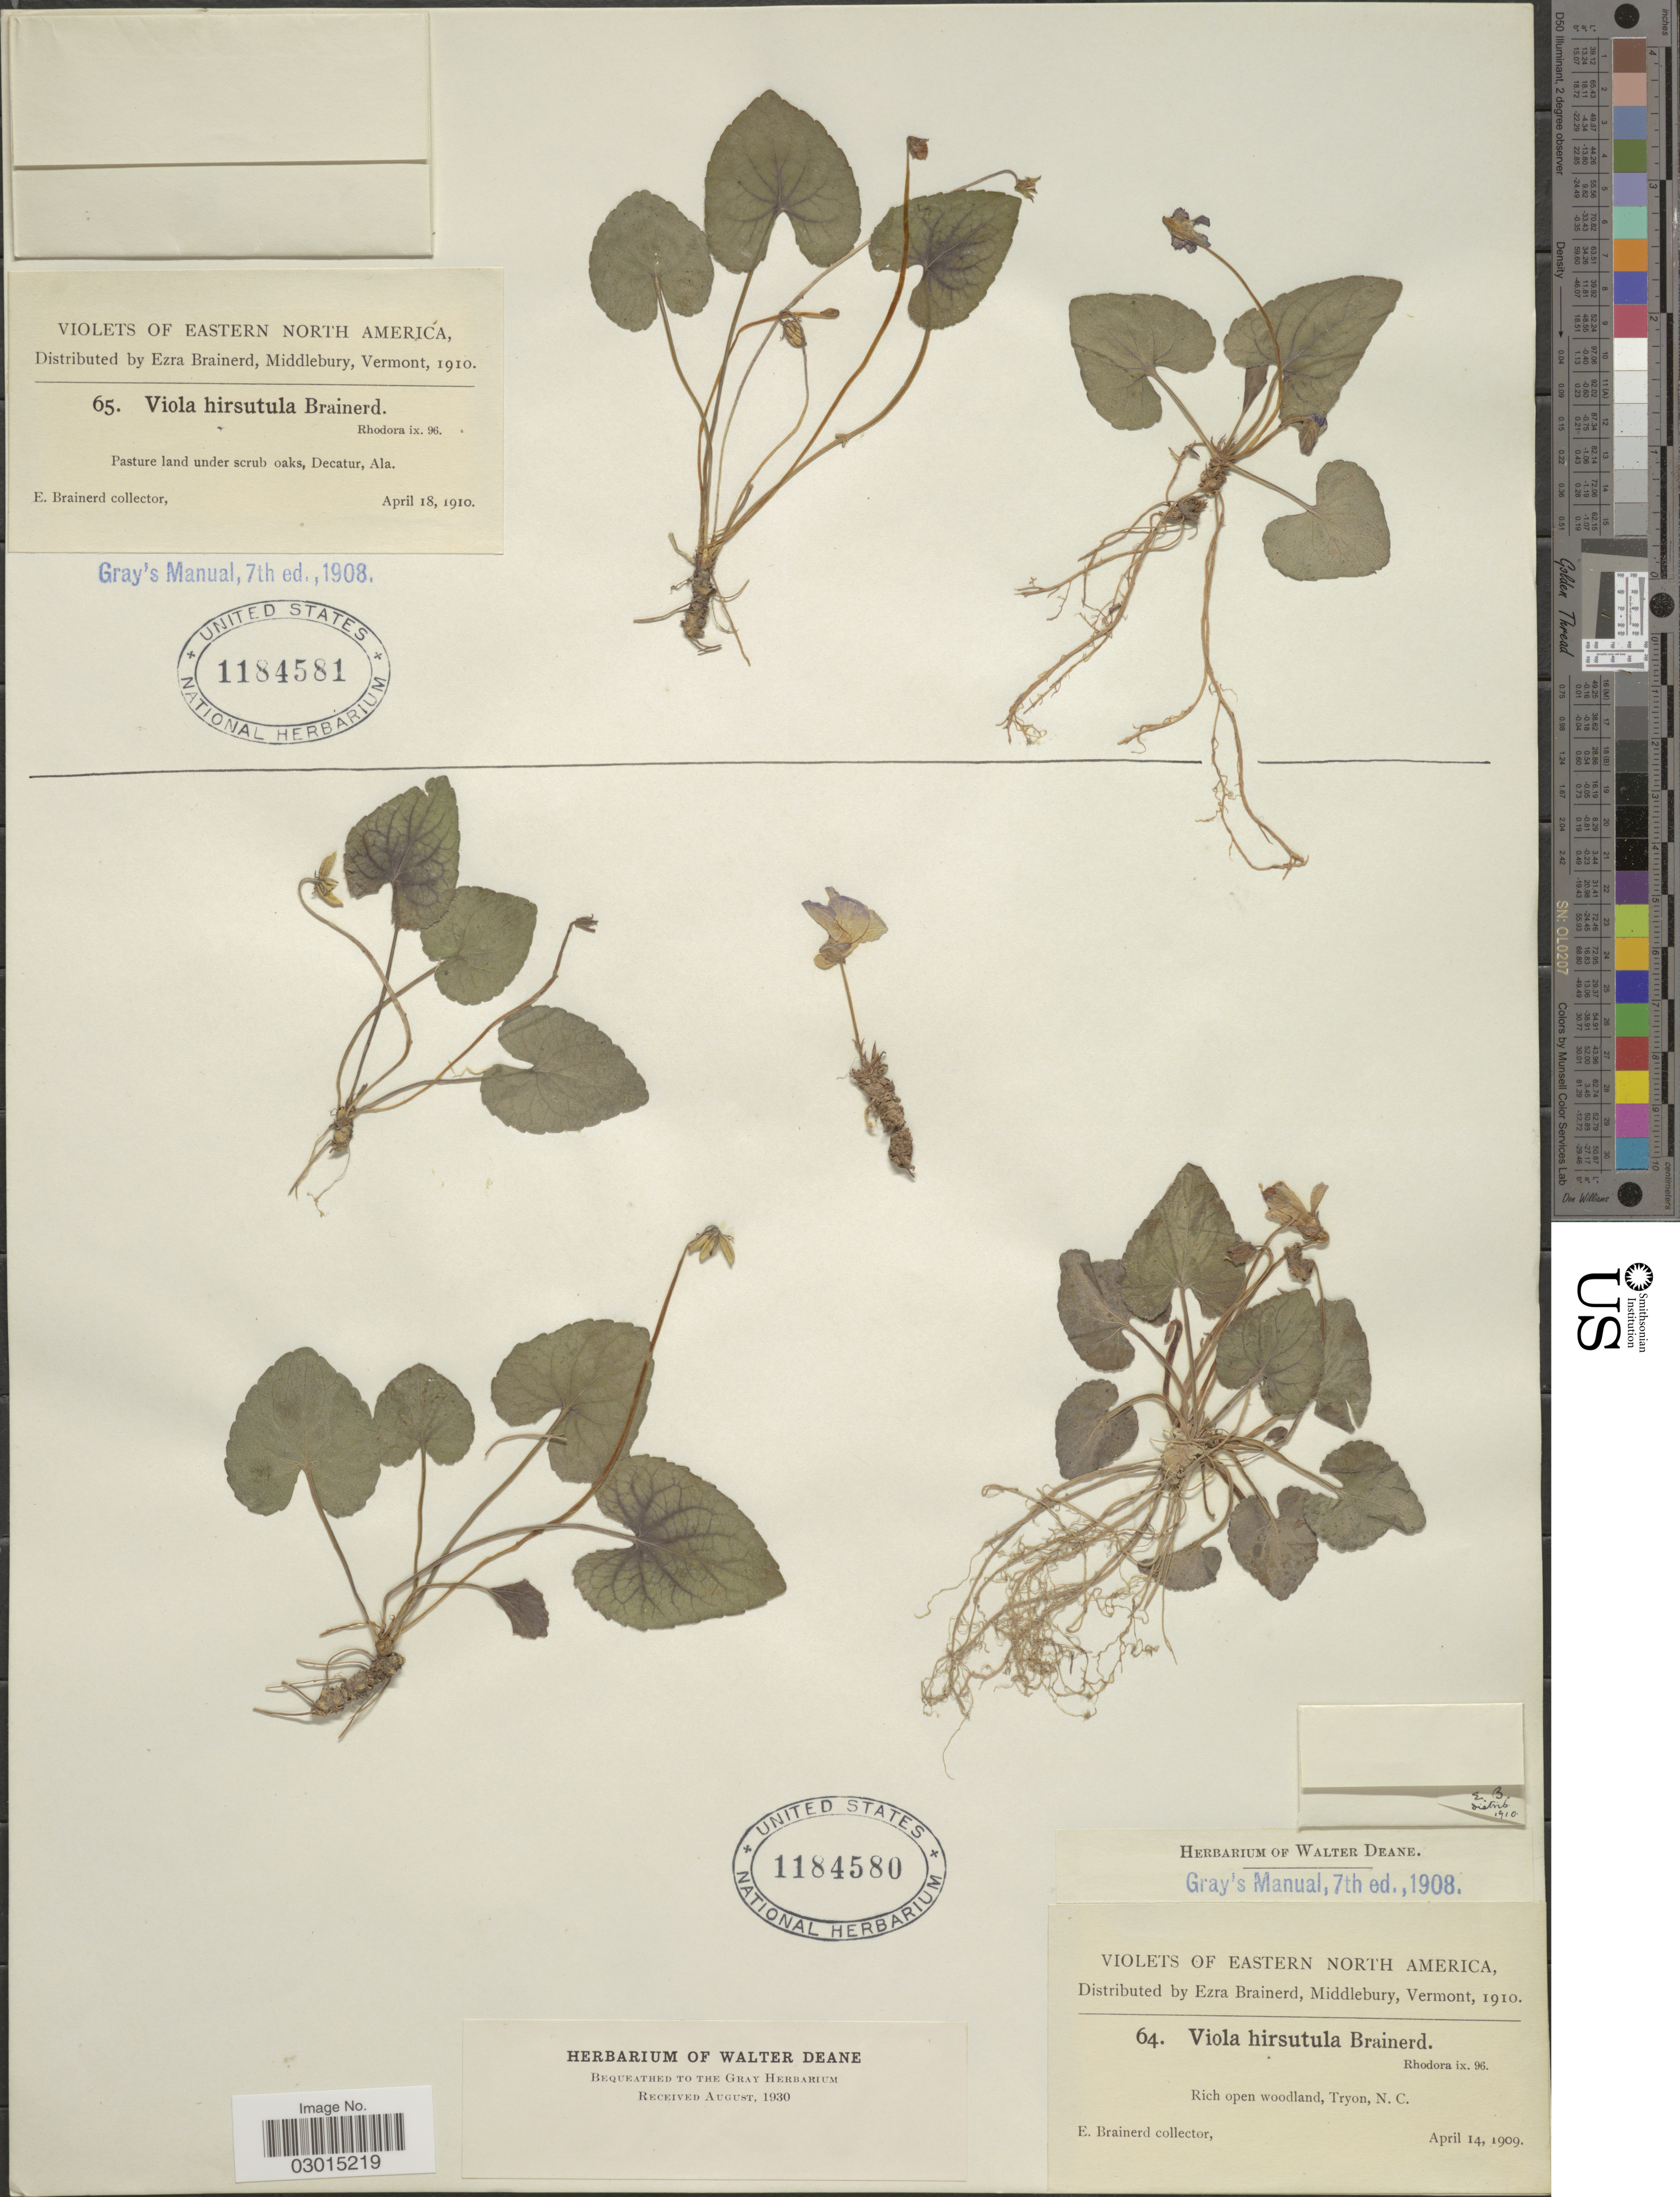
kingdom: Plantae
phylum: Tracheophyta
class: Magnoliopsida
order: Malpighiales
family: Violaceae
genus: Viola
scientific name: Viola hirsutula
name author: Brainerd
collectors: E. Brainerd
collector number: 64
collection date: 1909-04-14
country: United States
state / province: North Carolina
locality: Eastern North America. Rich open woodland, Tryon.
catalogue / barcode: US 1184580